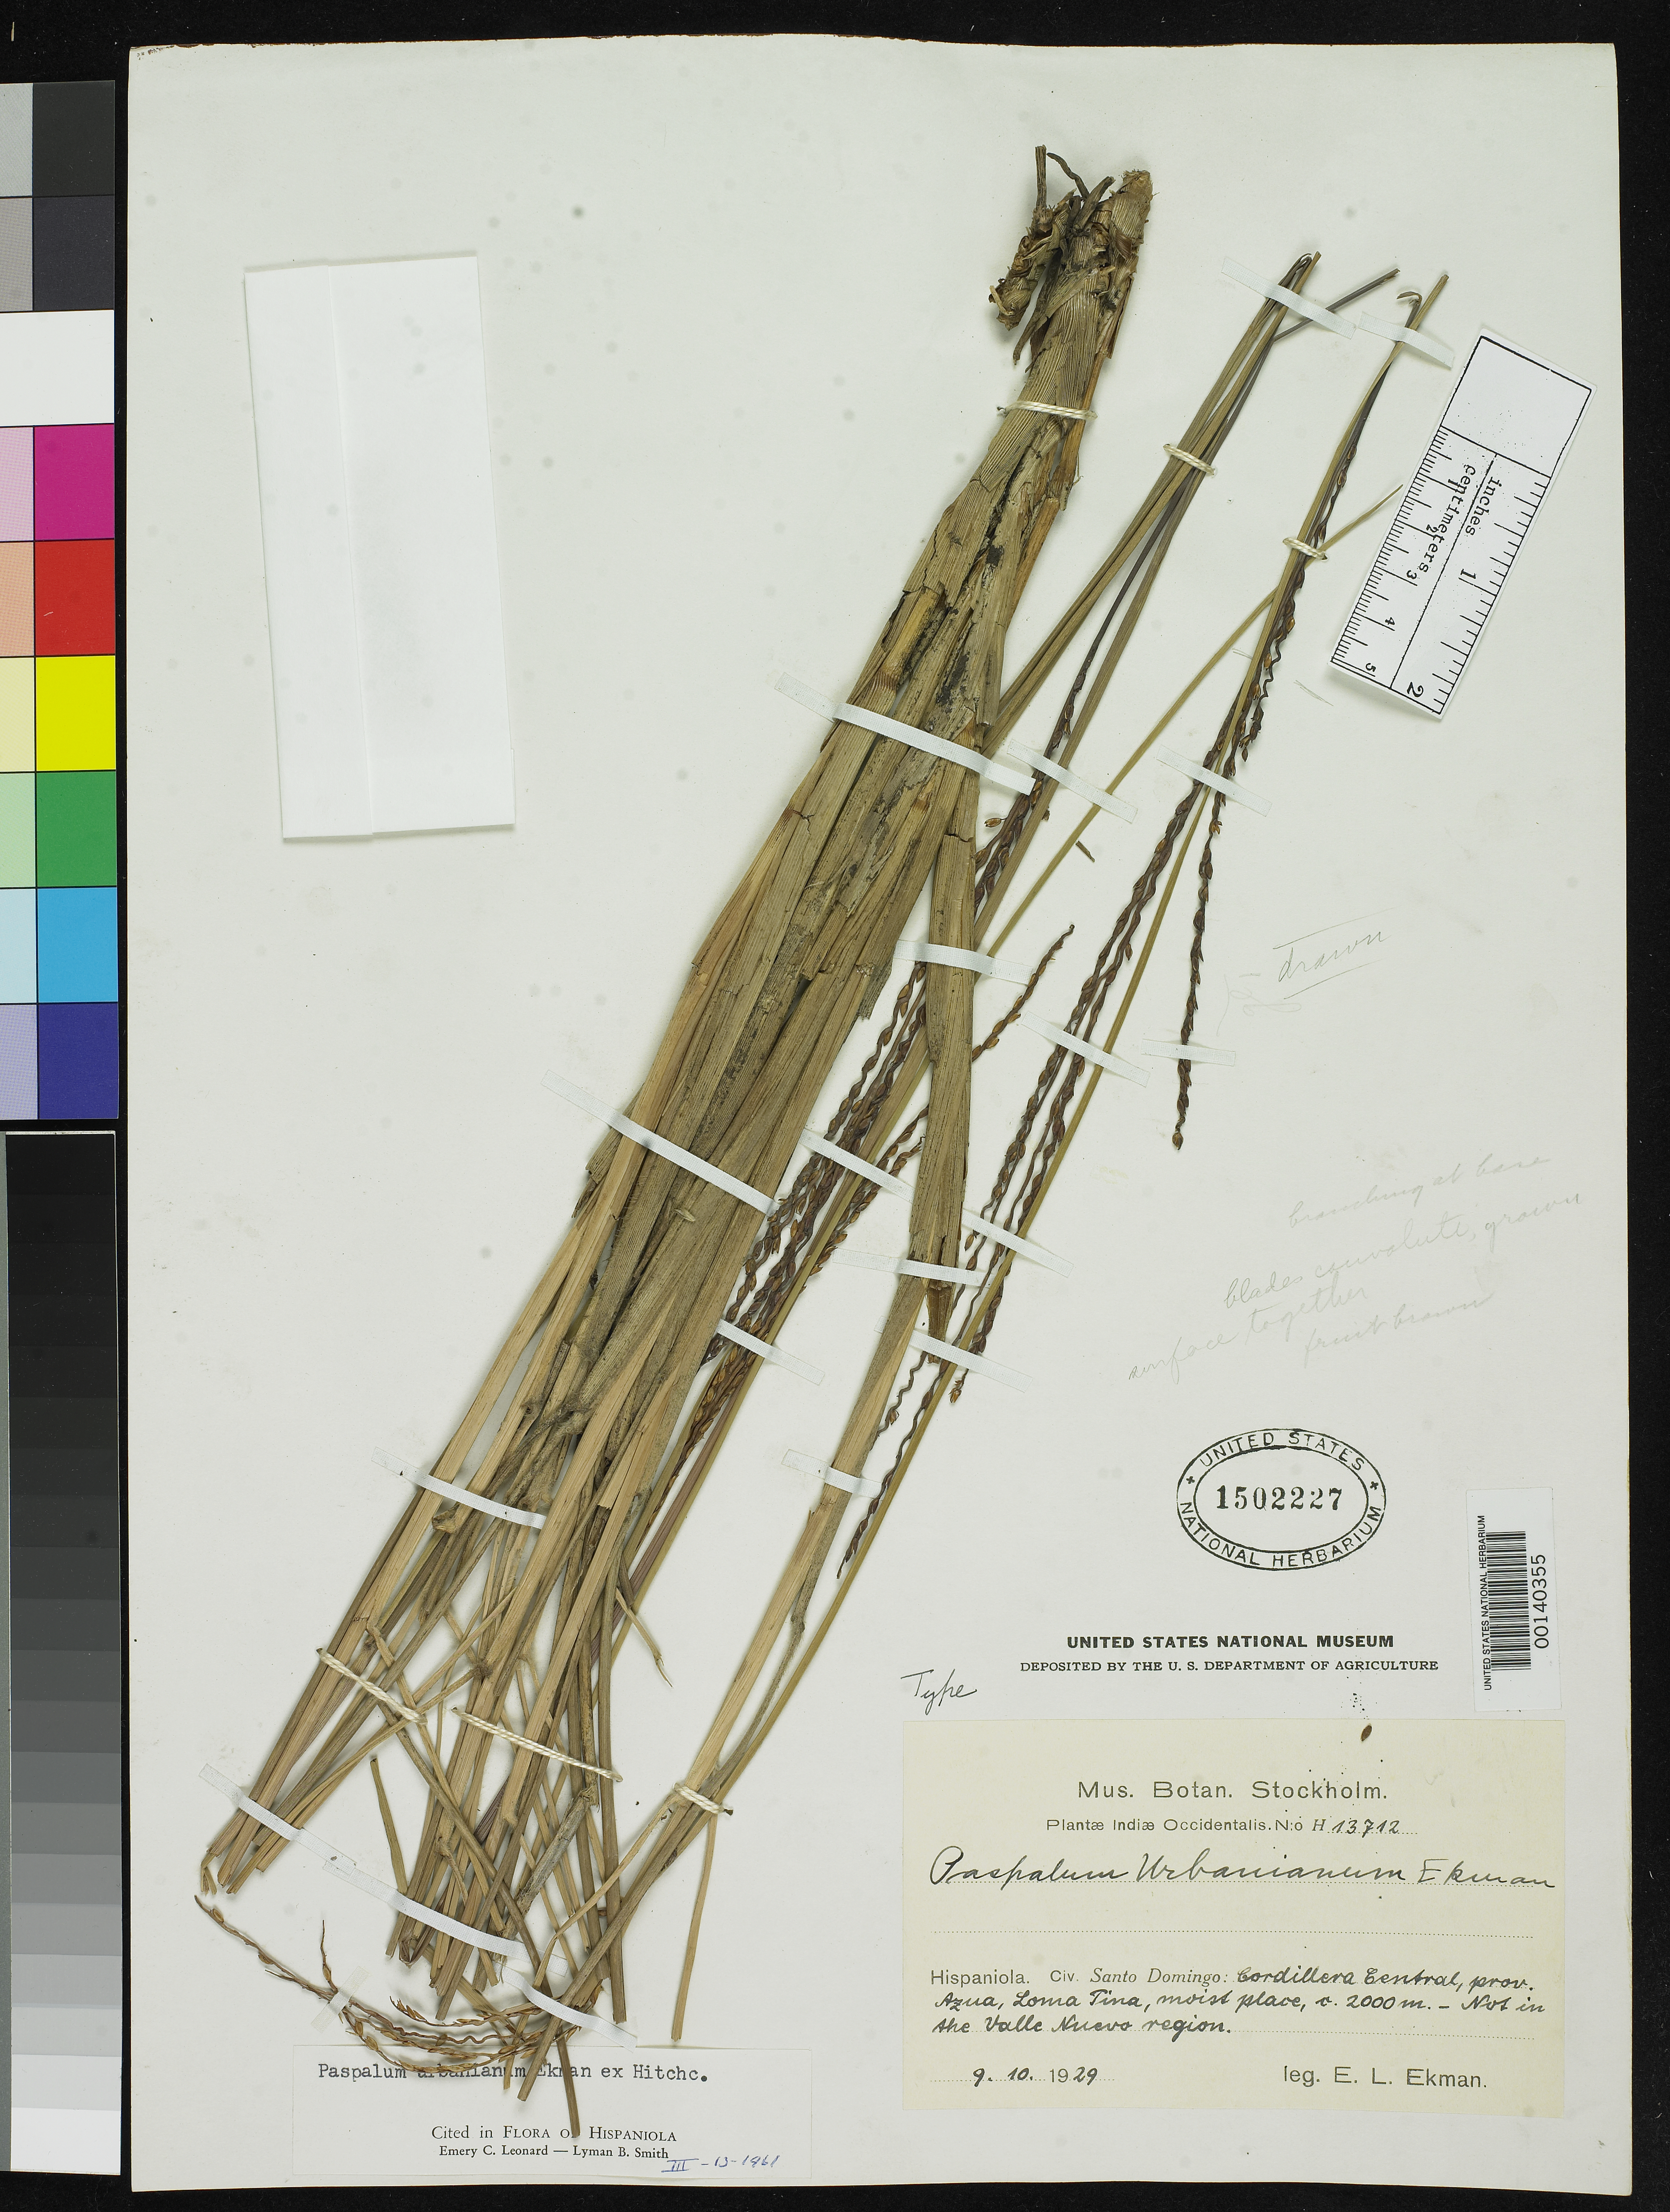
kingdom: Plantae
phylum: Tracheophyta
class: Liliopsida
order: Poales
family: Poaceae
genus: Paspalum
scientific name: Paspalum urbanianum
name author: Ekman ex Hitchc.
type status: Holotype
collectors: E. L. Ekman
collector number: H 13712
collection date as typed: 09 Oct 1929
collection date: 1929-10-09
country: Dominican Republic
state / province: Azua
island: Hispaniola Island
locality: Loma Tina in Cordillera Central.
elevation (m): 2000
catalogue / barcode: US 1502227